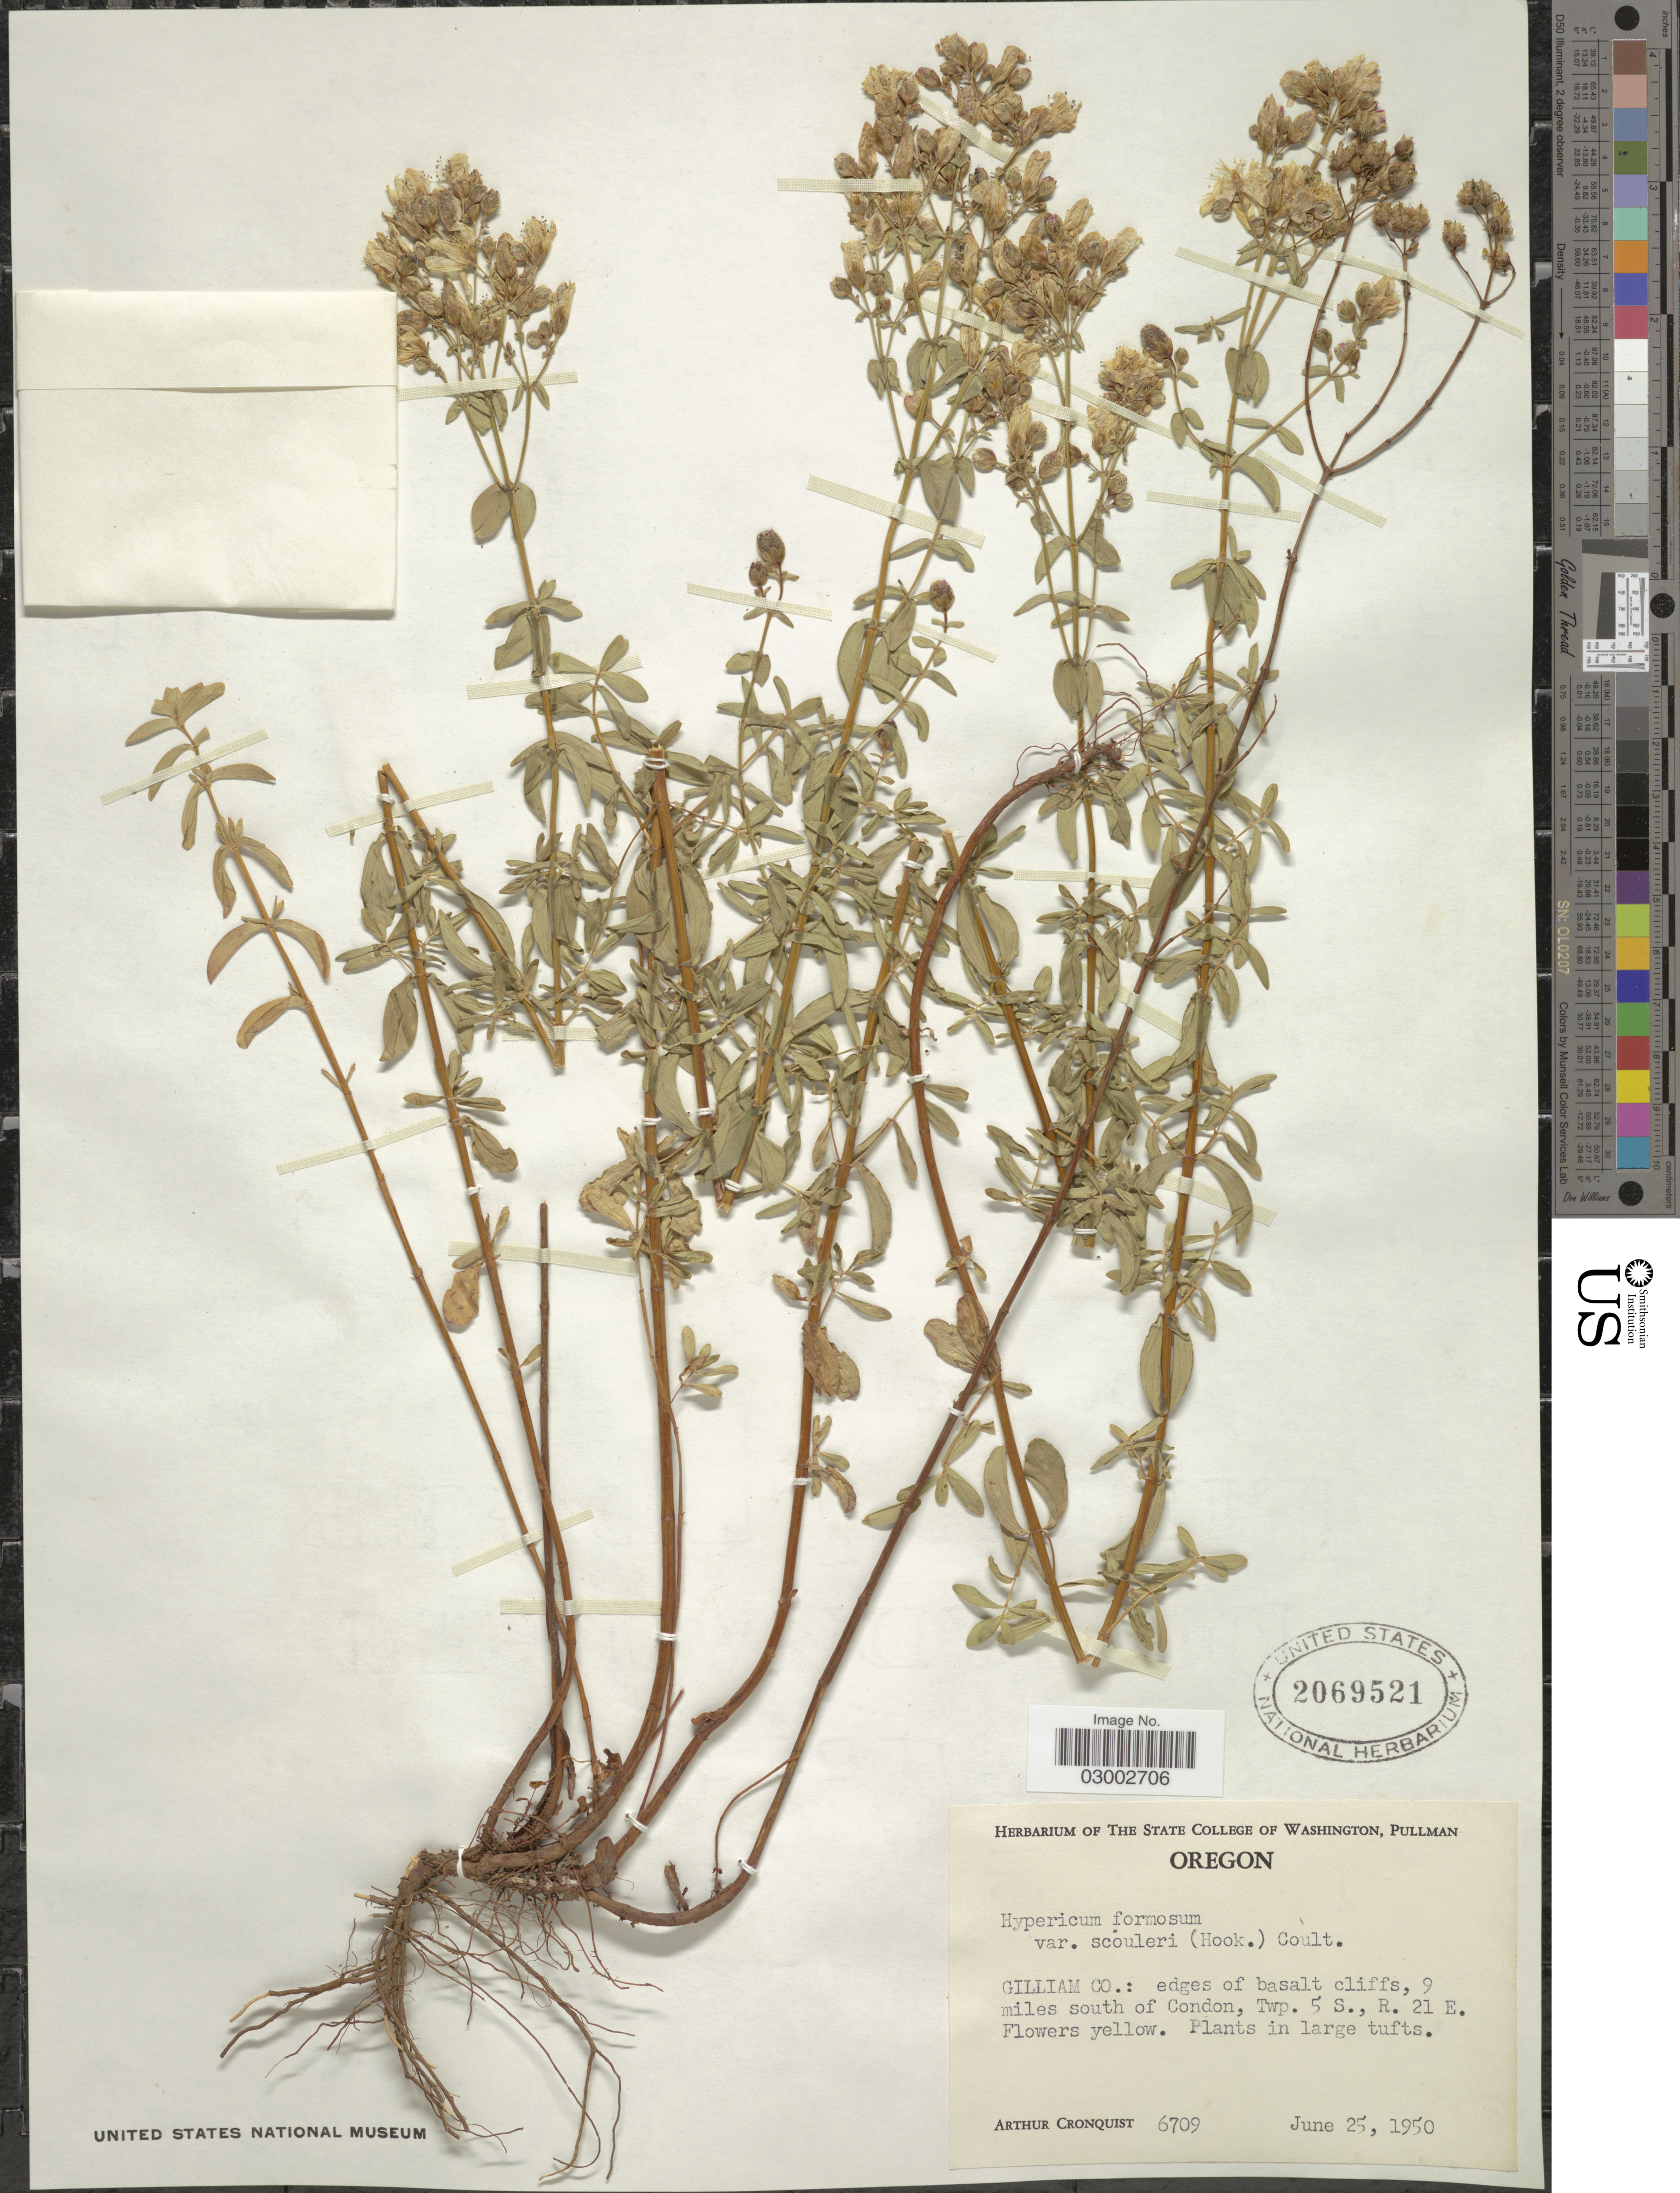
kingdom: Plantae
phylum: Tracheophyta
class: Magnoliopsida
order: Malpighiales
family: Hypericaceae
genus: Hypericum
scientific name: Hypericum scouleri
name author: Hook.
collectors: A. J. Cronquist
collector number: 6709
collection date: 1950-06-25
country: United States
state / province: Oregon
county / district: Gilliam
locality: Gilliam Co.: edges of basalt cliffs, 9 miles south of Condon, Twp. 5 S., R. 21 E.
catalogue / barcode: US 2069521